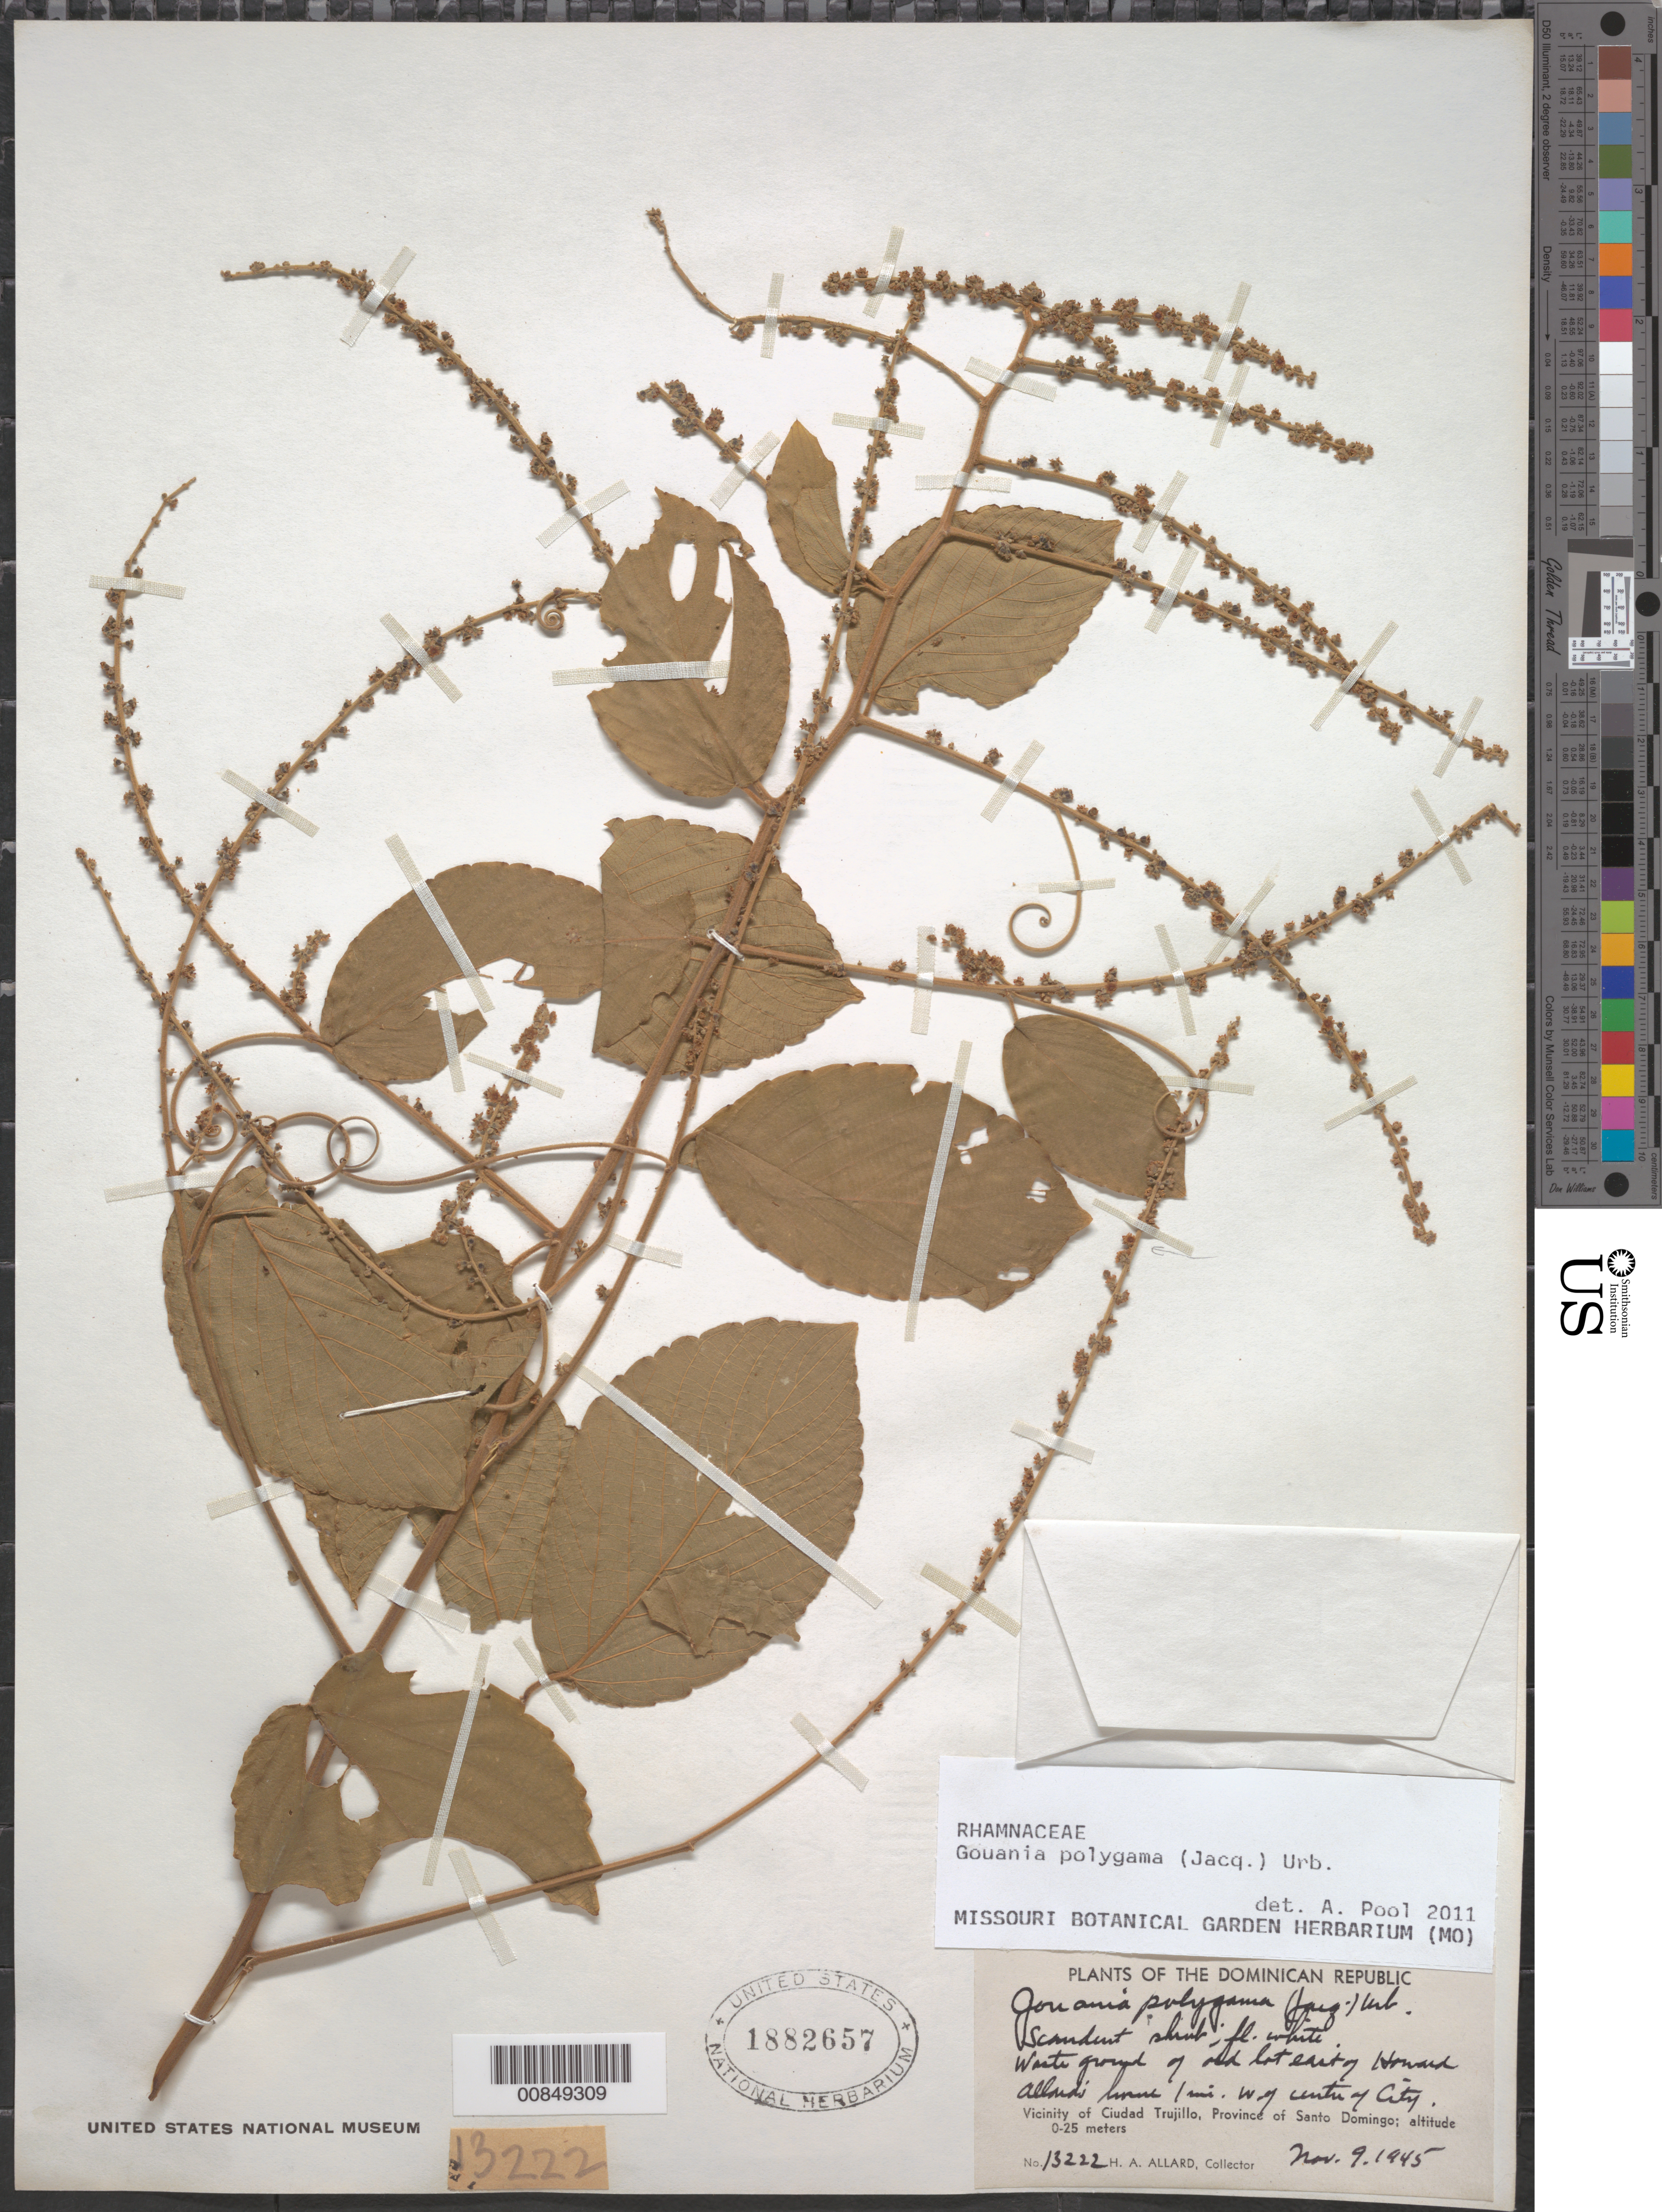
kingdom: Plantae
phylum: Tracheophyta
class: Magnoliopsida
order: Rosales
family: Rhamnaceae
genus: Gouania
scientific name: Gouania polygama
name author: (Jacq.) Urb.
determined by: Pool, A., (MO), Missouri Botanical Garden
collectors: H. A. Allard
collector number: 13222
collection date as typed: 09 Nov 1945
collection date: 1945-11-09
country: Dominican Republic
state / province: Distrito Nacional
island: Hispaniola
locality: Vicinity of Santo Domingo City, old lot E of Howard Allard's home, 1 mile W of center of city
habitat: Waste ground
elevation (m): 0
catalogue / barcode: US 1882657